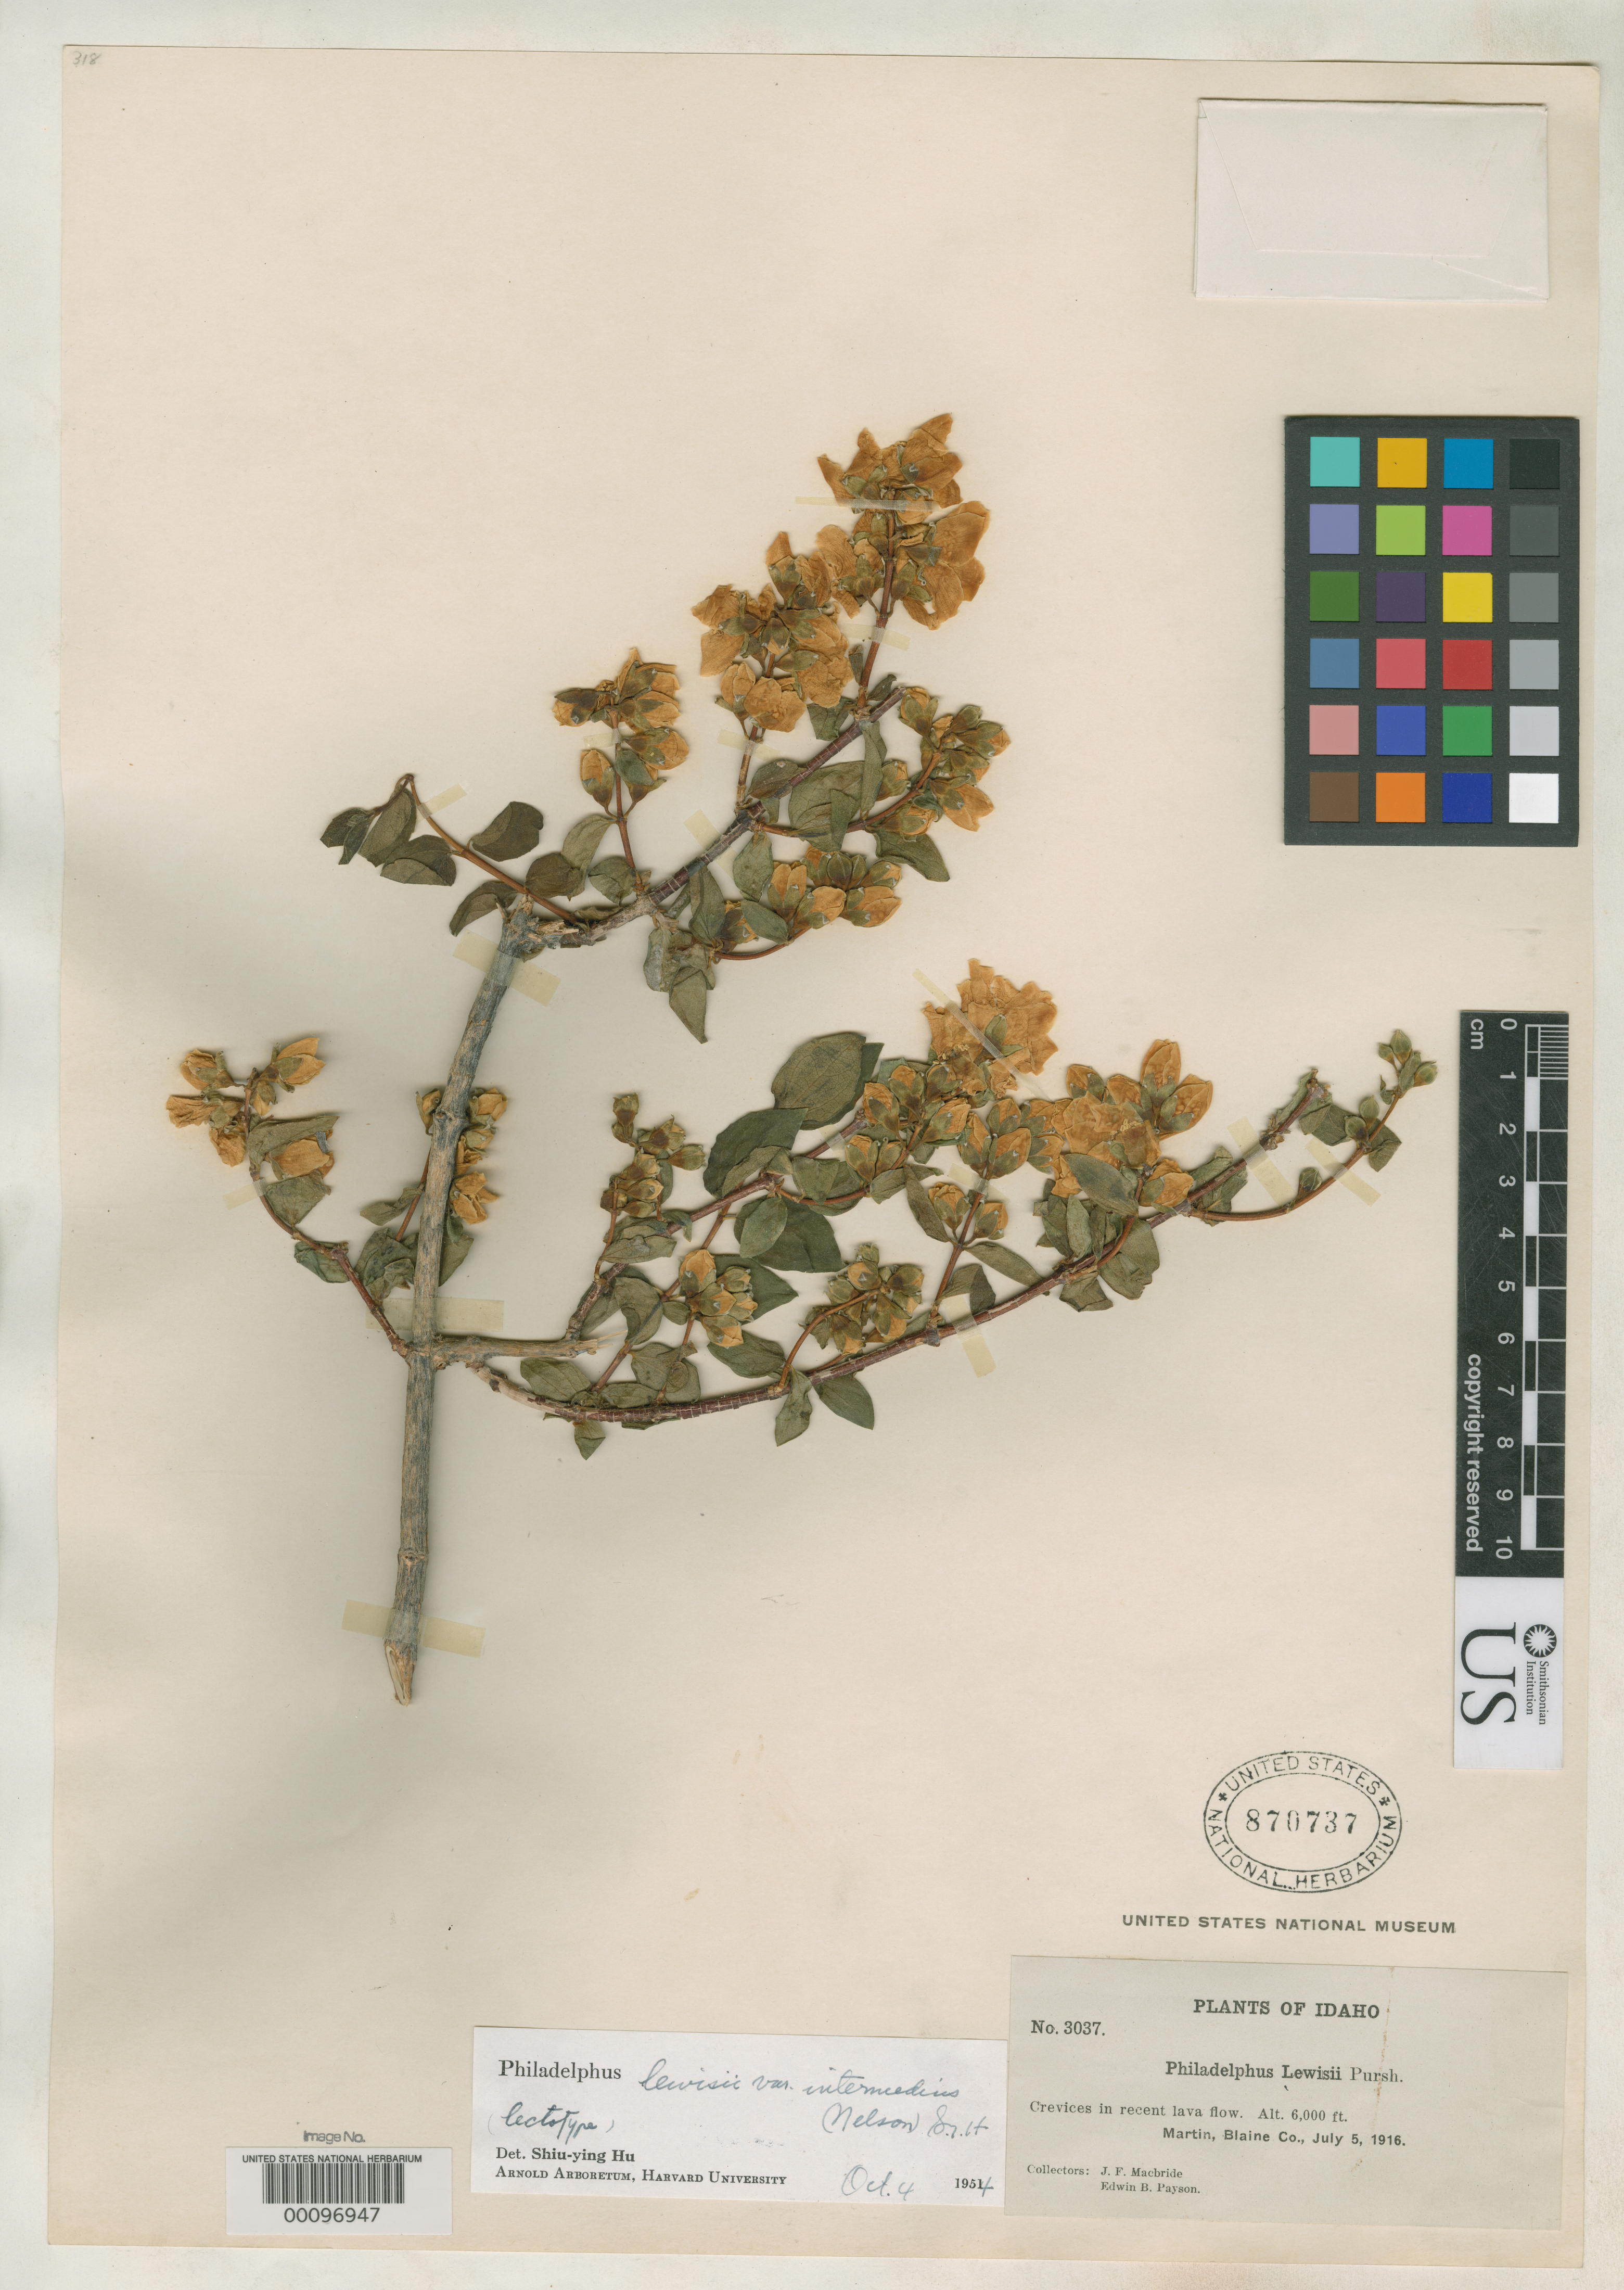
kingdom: Plantae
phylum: Tracheophyta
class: Magnoliopsida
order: Cornales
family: Hydrangeaceae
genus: Philadelphus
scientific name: Philadelphus intermedius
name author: A. Nelson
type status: Lectotype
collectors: J. F. Macbride & E. B. Payson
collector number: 3037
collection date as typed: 05 Jul 1916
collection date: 1916-07-05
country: United States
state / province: Idaho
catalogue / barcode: US 870737